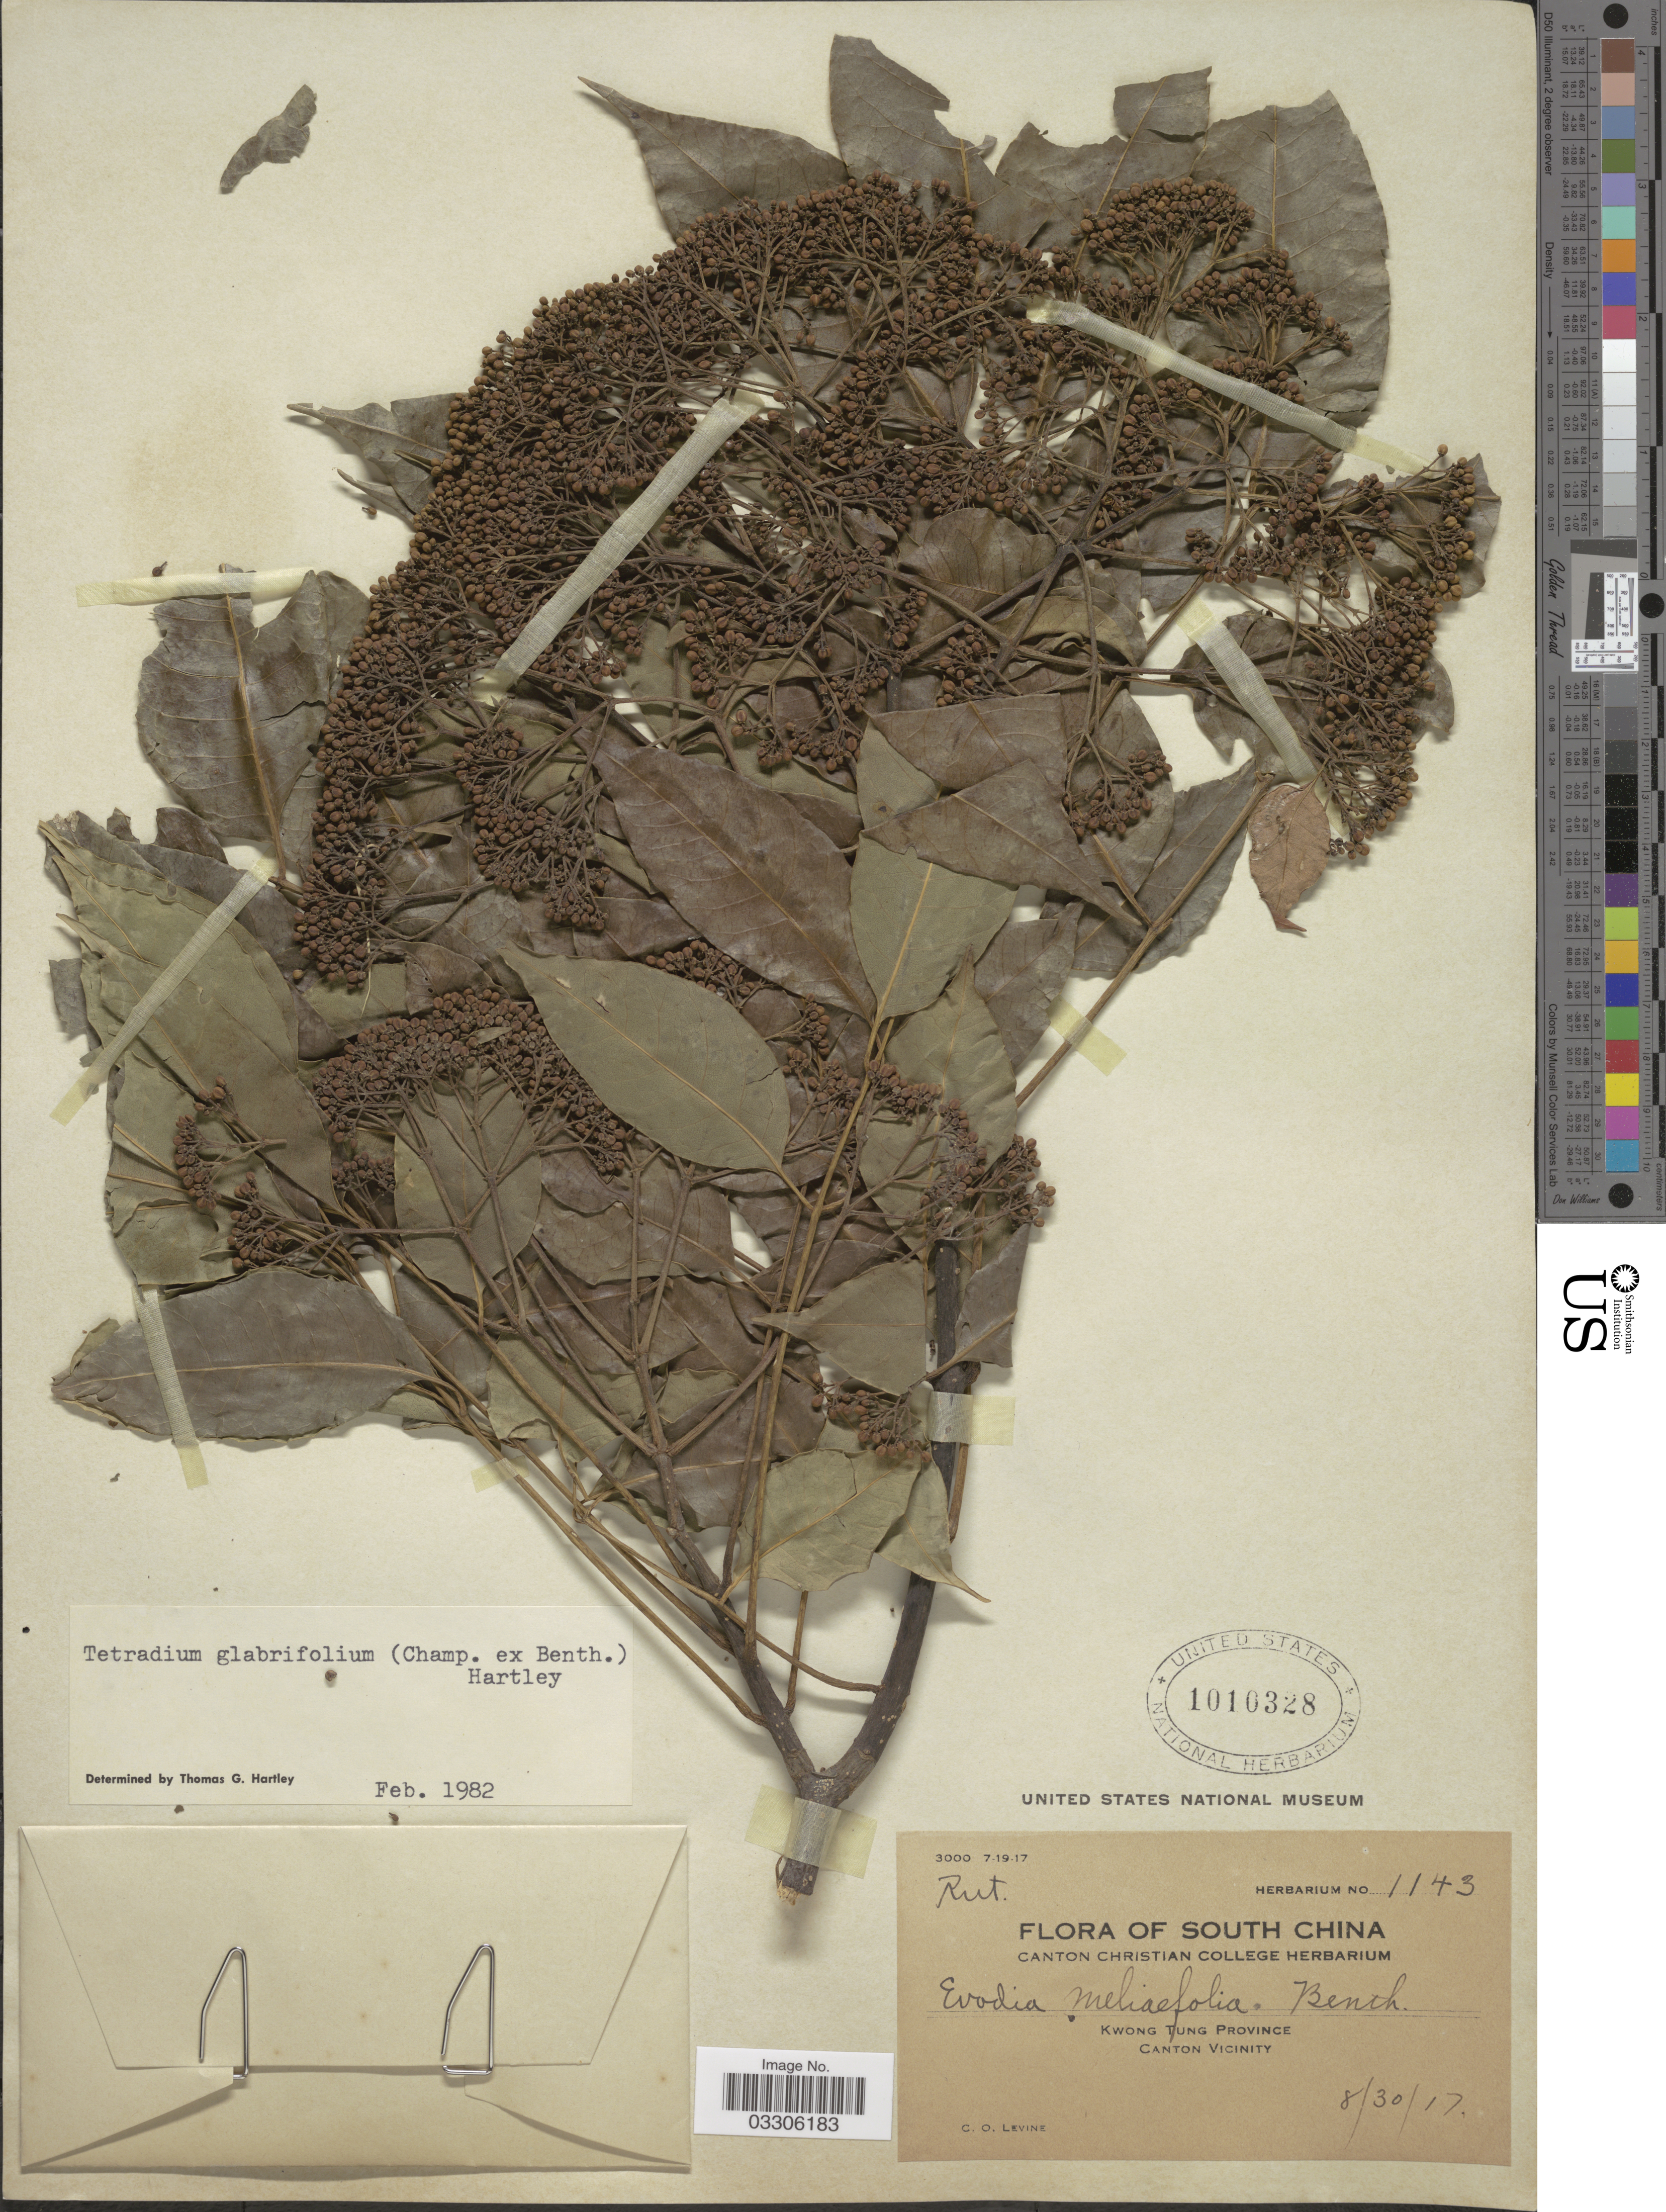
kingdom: Plantae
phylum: Tracheophyta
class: Magnoliopsida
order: Sapindales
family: Rutaceae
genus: Tetradium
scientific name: Tetradium glabrifolium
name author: (Champ. ex Benth.) T.G. Hartley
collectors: C. O. Levine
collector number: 1143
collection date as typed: Transcribed d/m/y: 30/8/17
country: China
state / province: Guangdong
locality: Kwong Tung Province. Canton Vicinity. South China.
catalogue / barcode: US 1010328